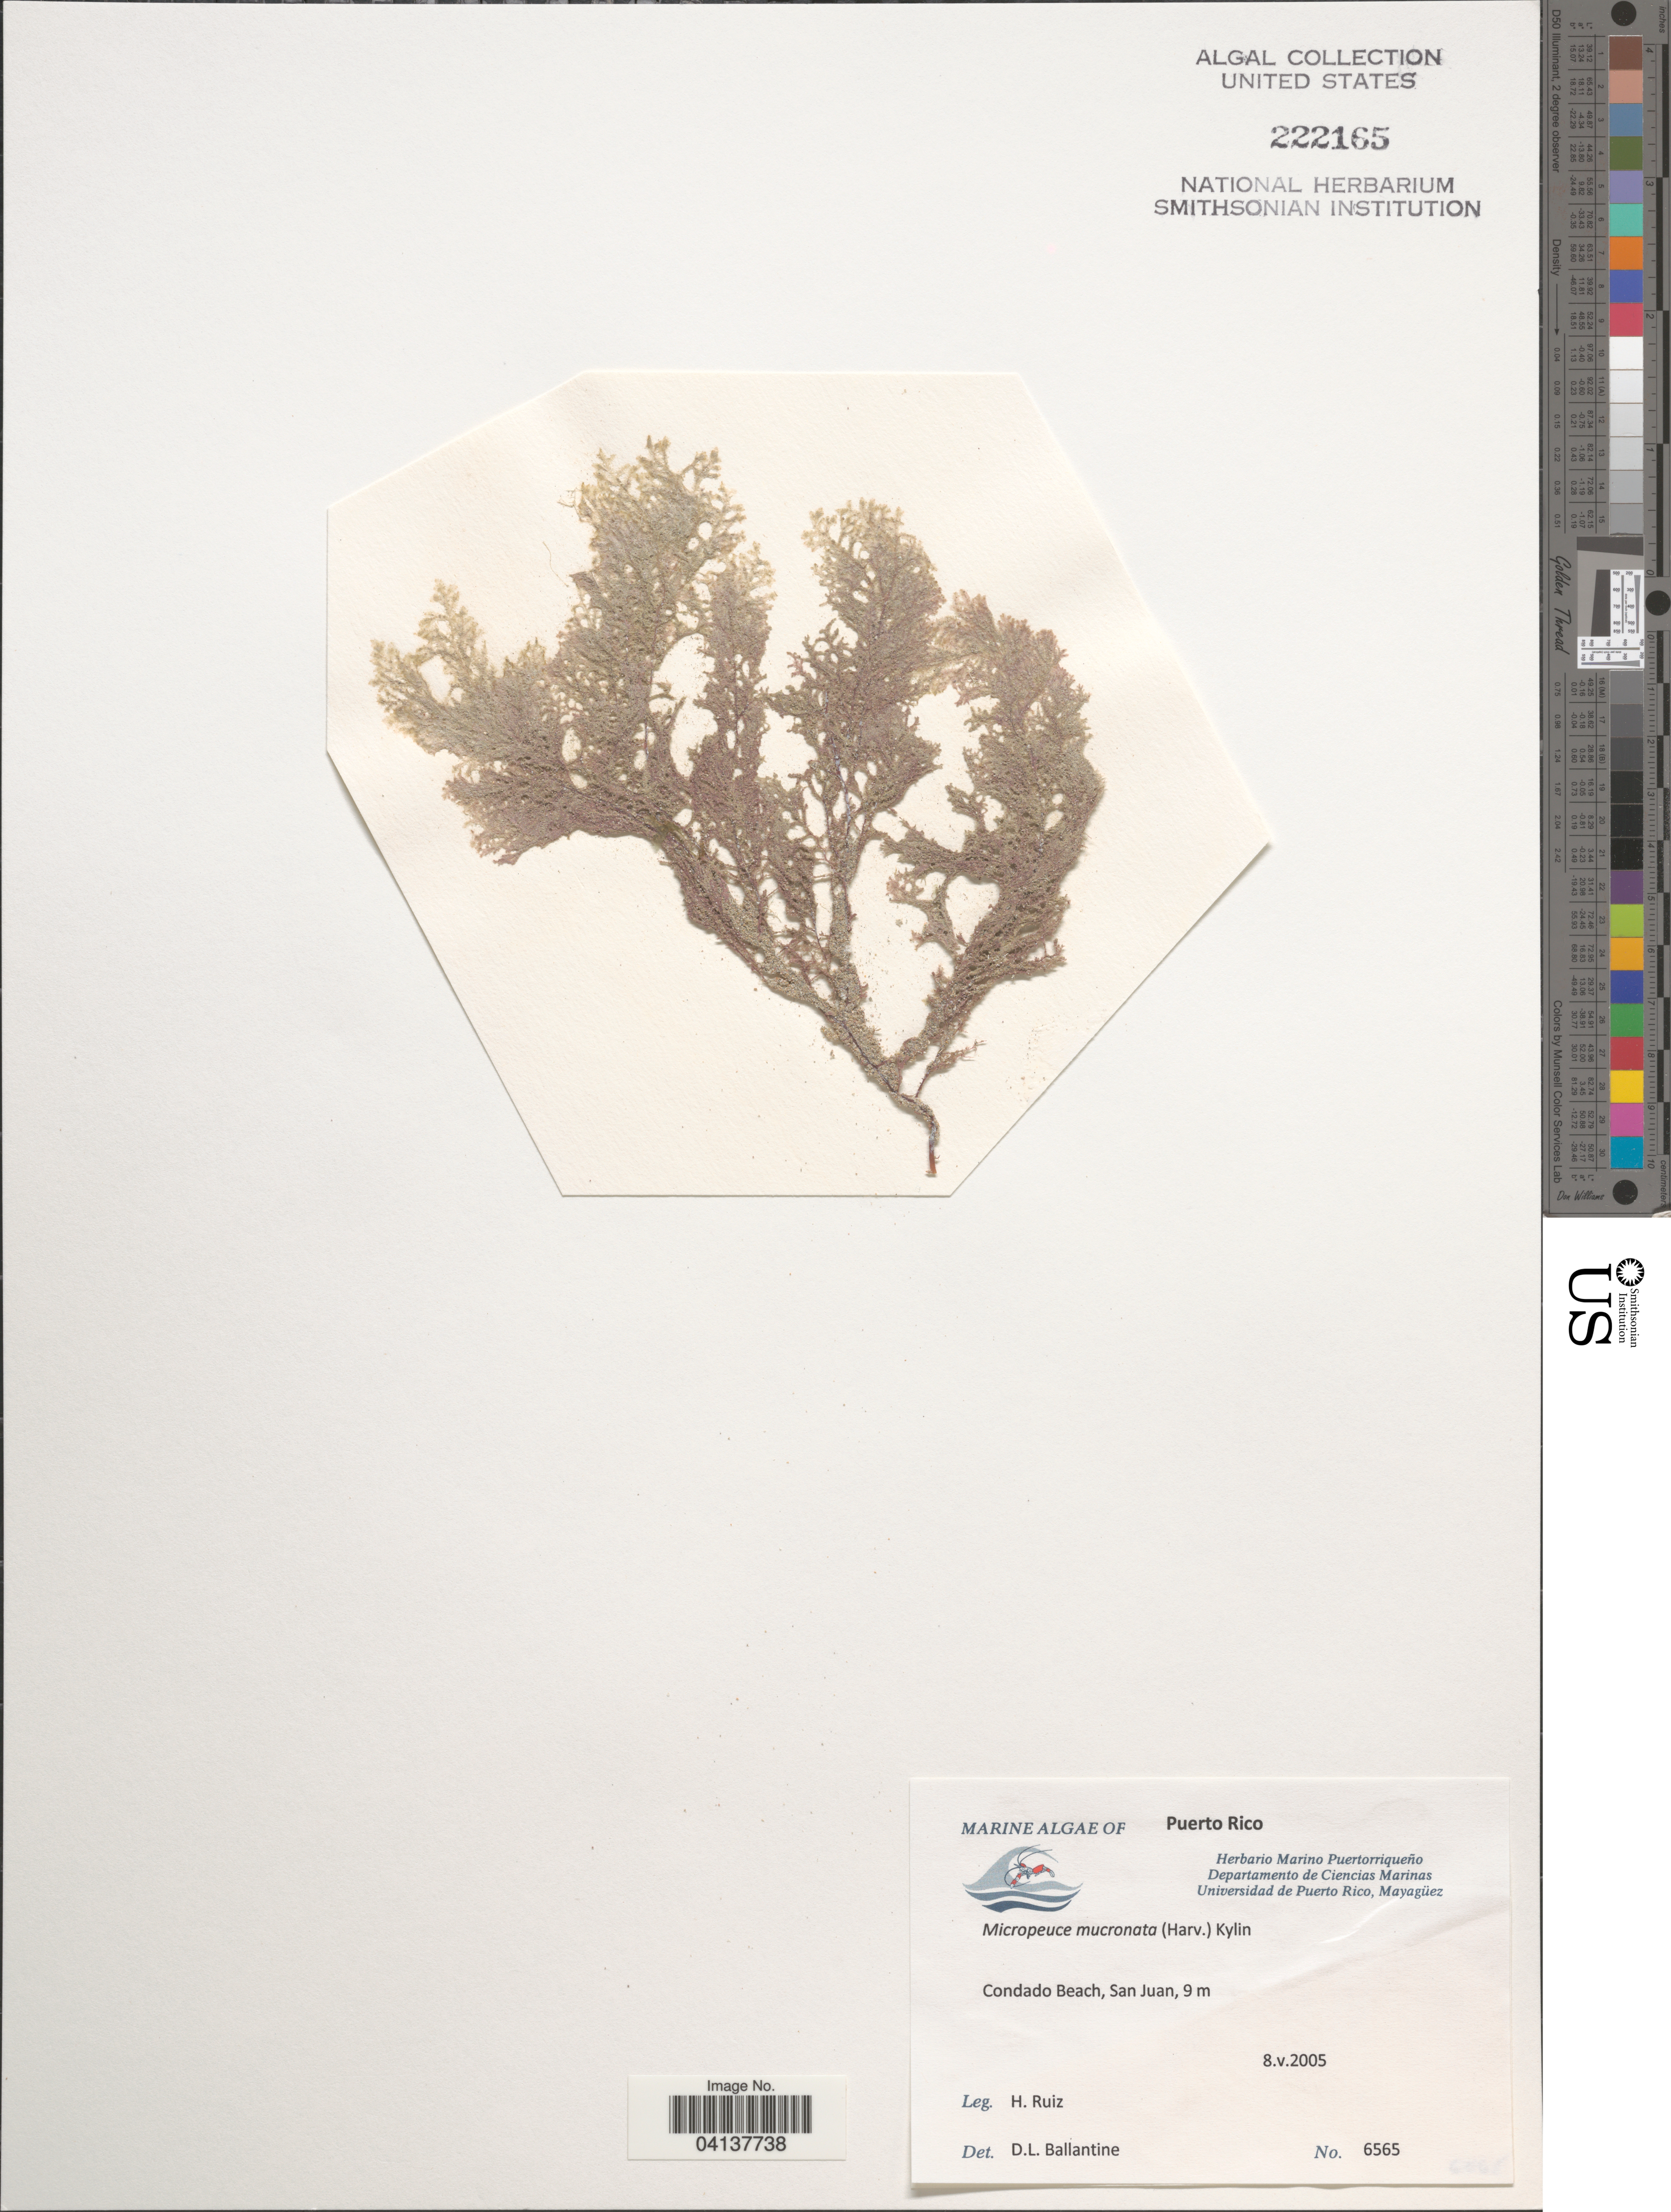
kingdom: Plantae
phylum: Rhodophyta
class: Florideophyceae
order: Ceramiales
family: Rhodomelaceae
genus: Heterodasya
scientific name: Heterodasya mucronata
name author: (Harv.) M.J. Wynne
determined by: Algae name updating Project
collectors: H. Ruiz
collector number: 6565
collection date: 2005-05-08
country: Puerto Rico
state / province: San Juan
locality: Condado Beach.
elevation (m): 9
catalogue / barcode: US 222165